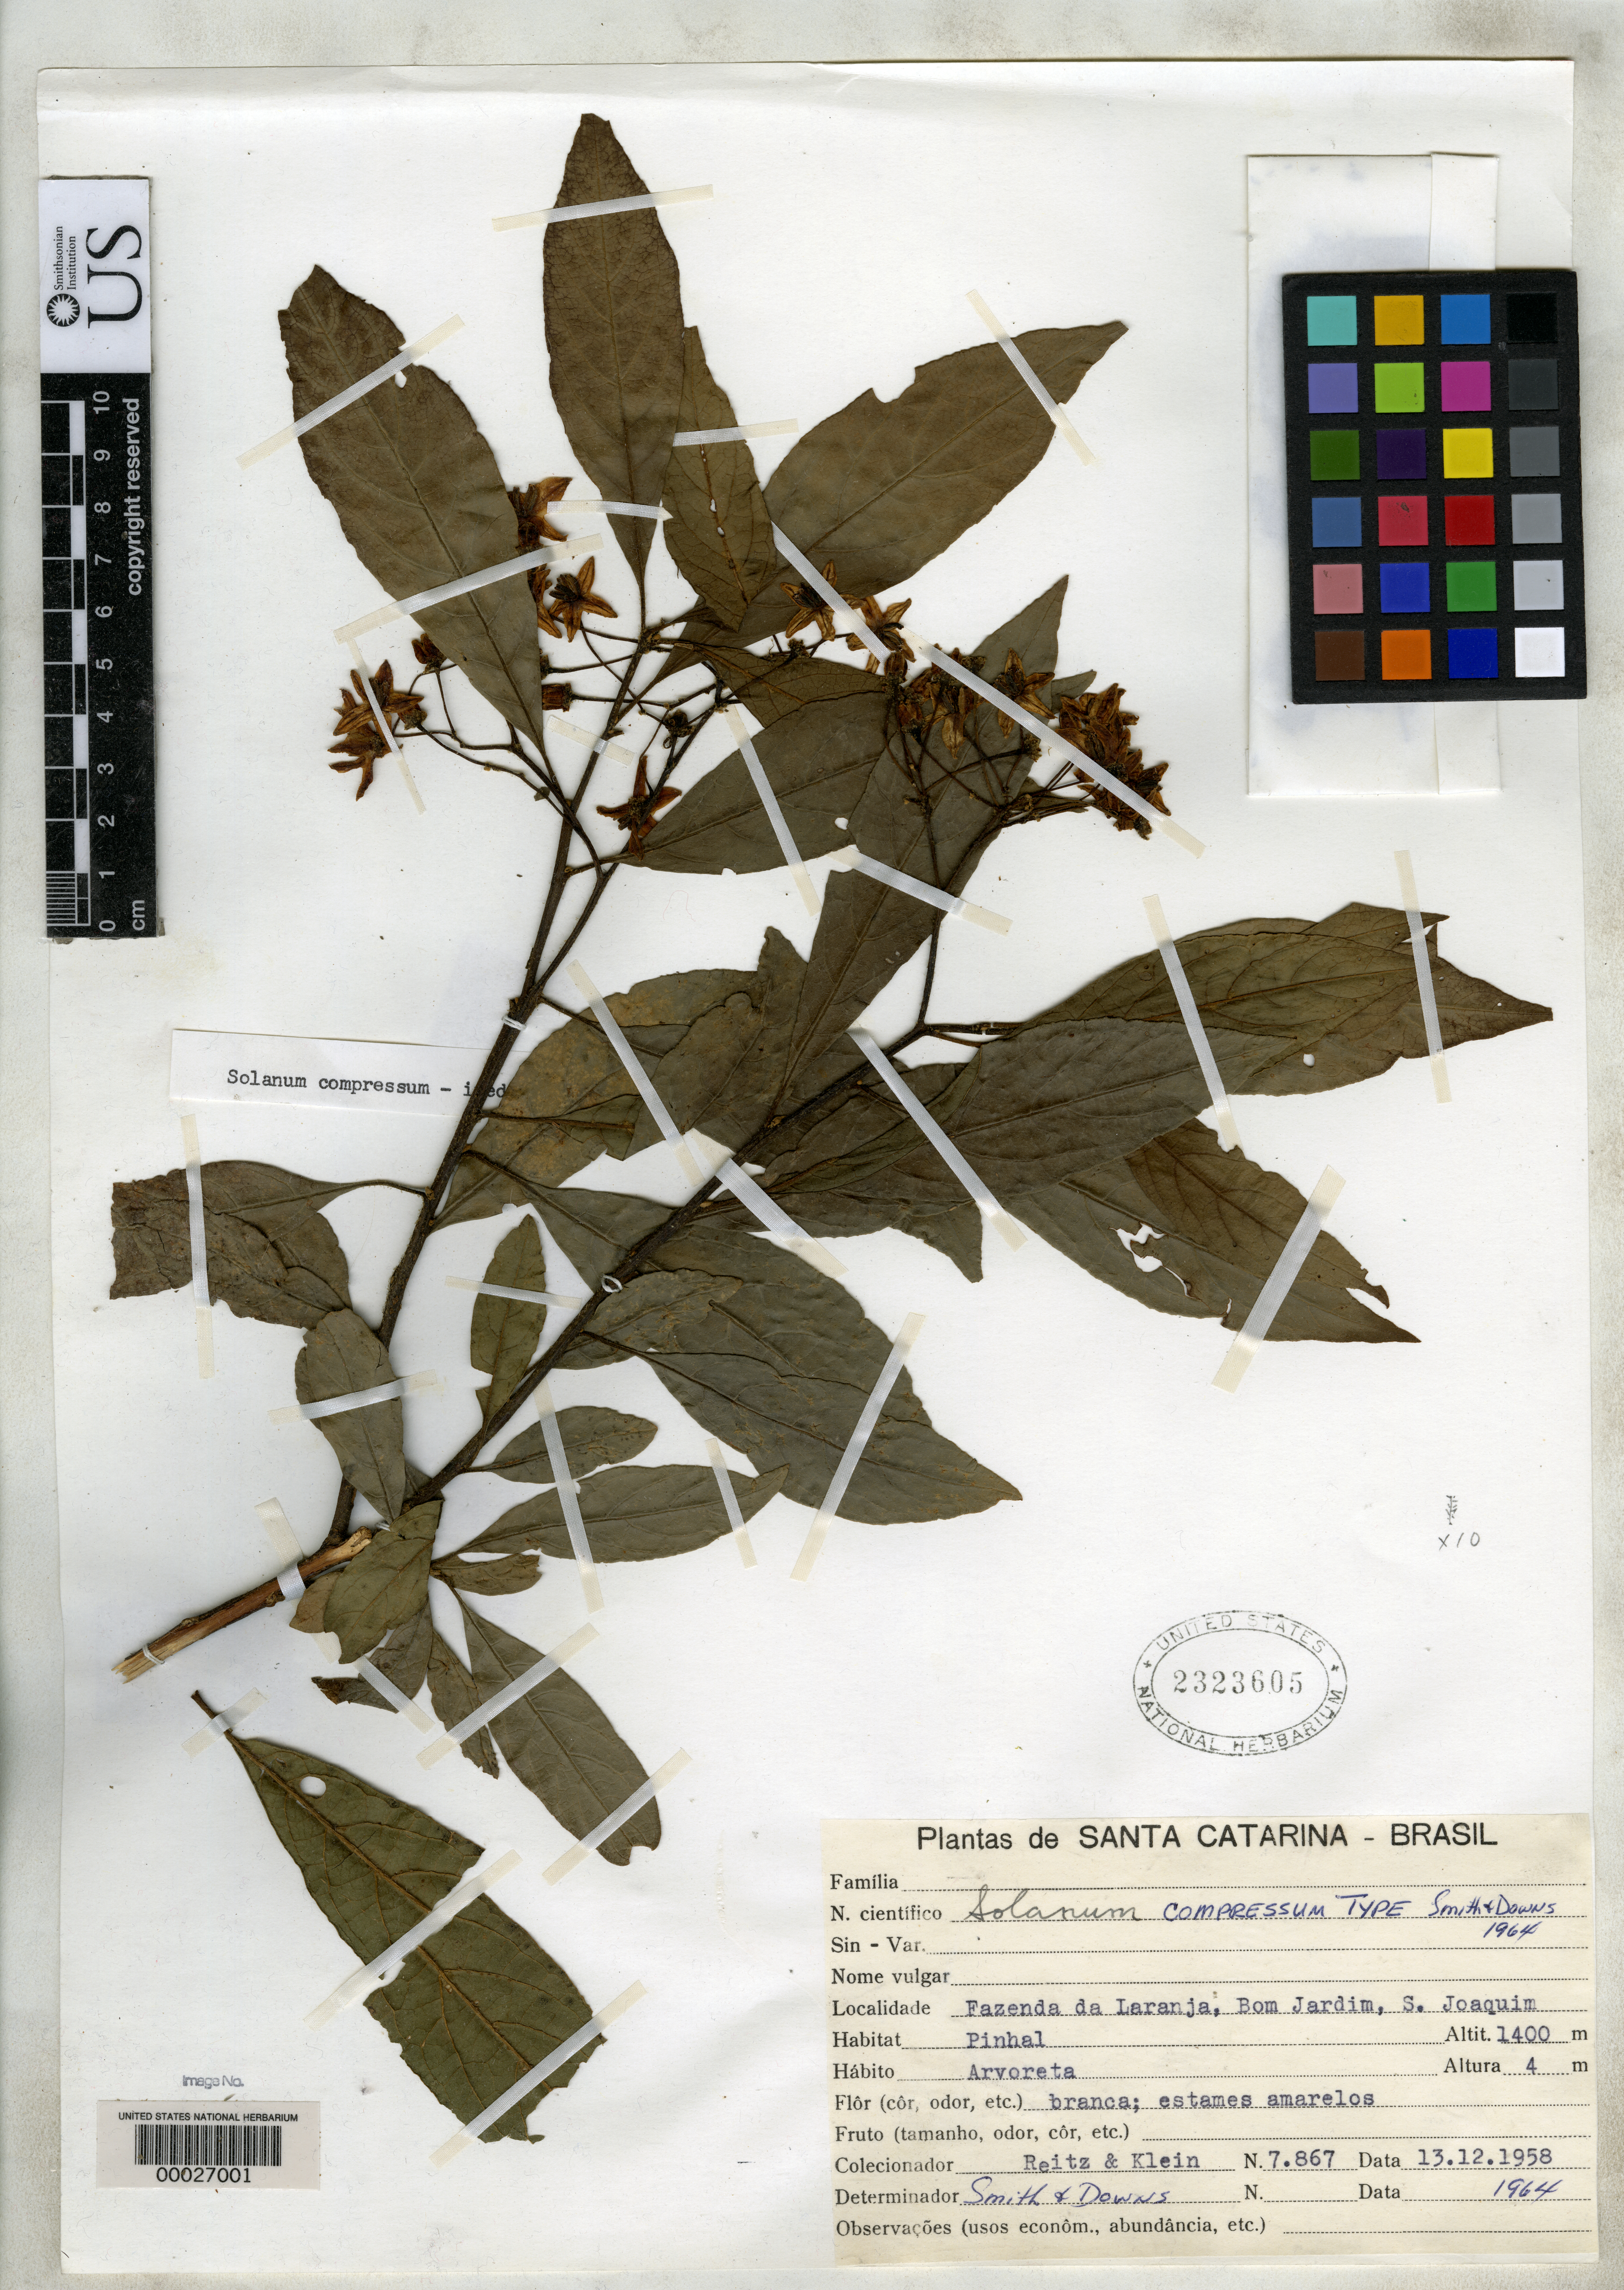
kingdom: Plantae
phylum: Tracheophyta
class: Magnoliopsida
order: Solanales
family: Solanaceae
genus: Solanum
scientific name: Solanum compressum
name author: L.B. Sm. & Downs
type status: Holotype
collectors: R. Reitz & R. M. Klein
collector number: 7867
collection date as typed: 13 Dec 1958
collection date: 1958-12-13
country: Brazil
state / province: Santa Catarina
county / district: São Joaquim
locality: Fazenda da Laranja, Bom Jardim.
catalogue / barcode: US 2323605